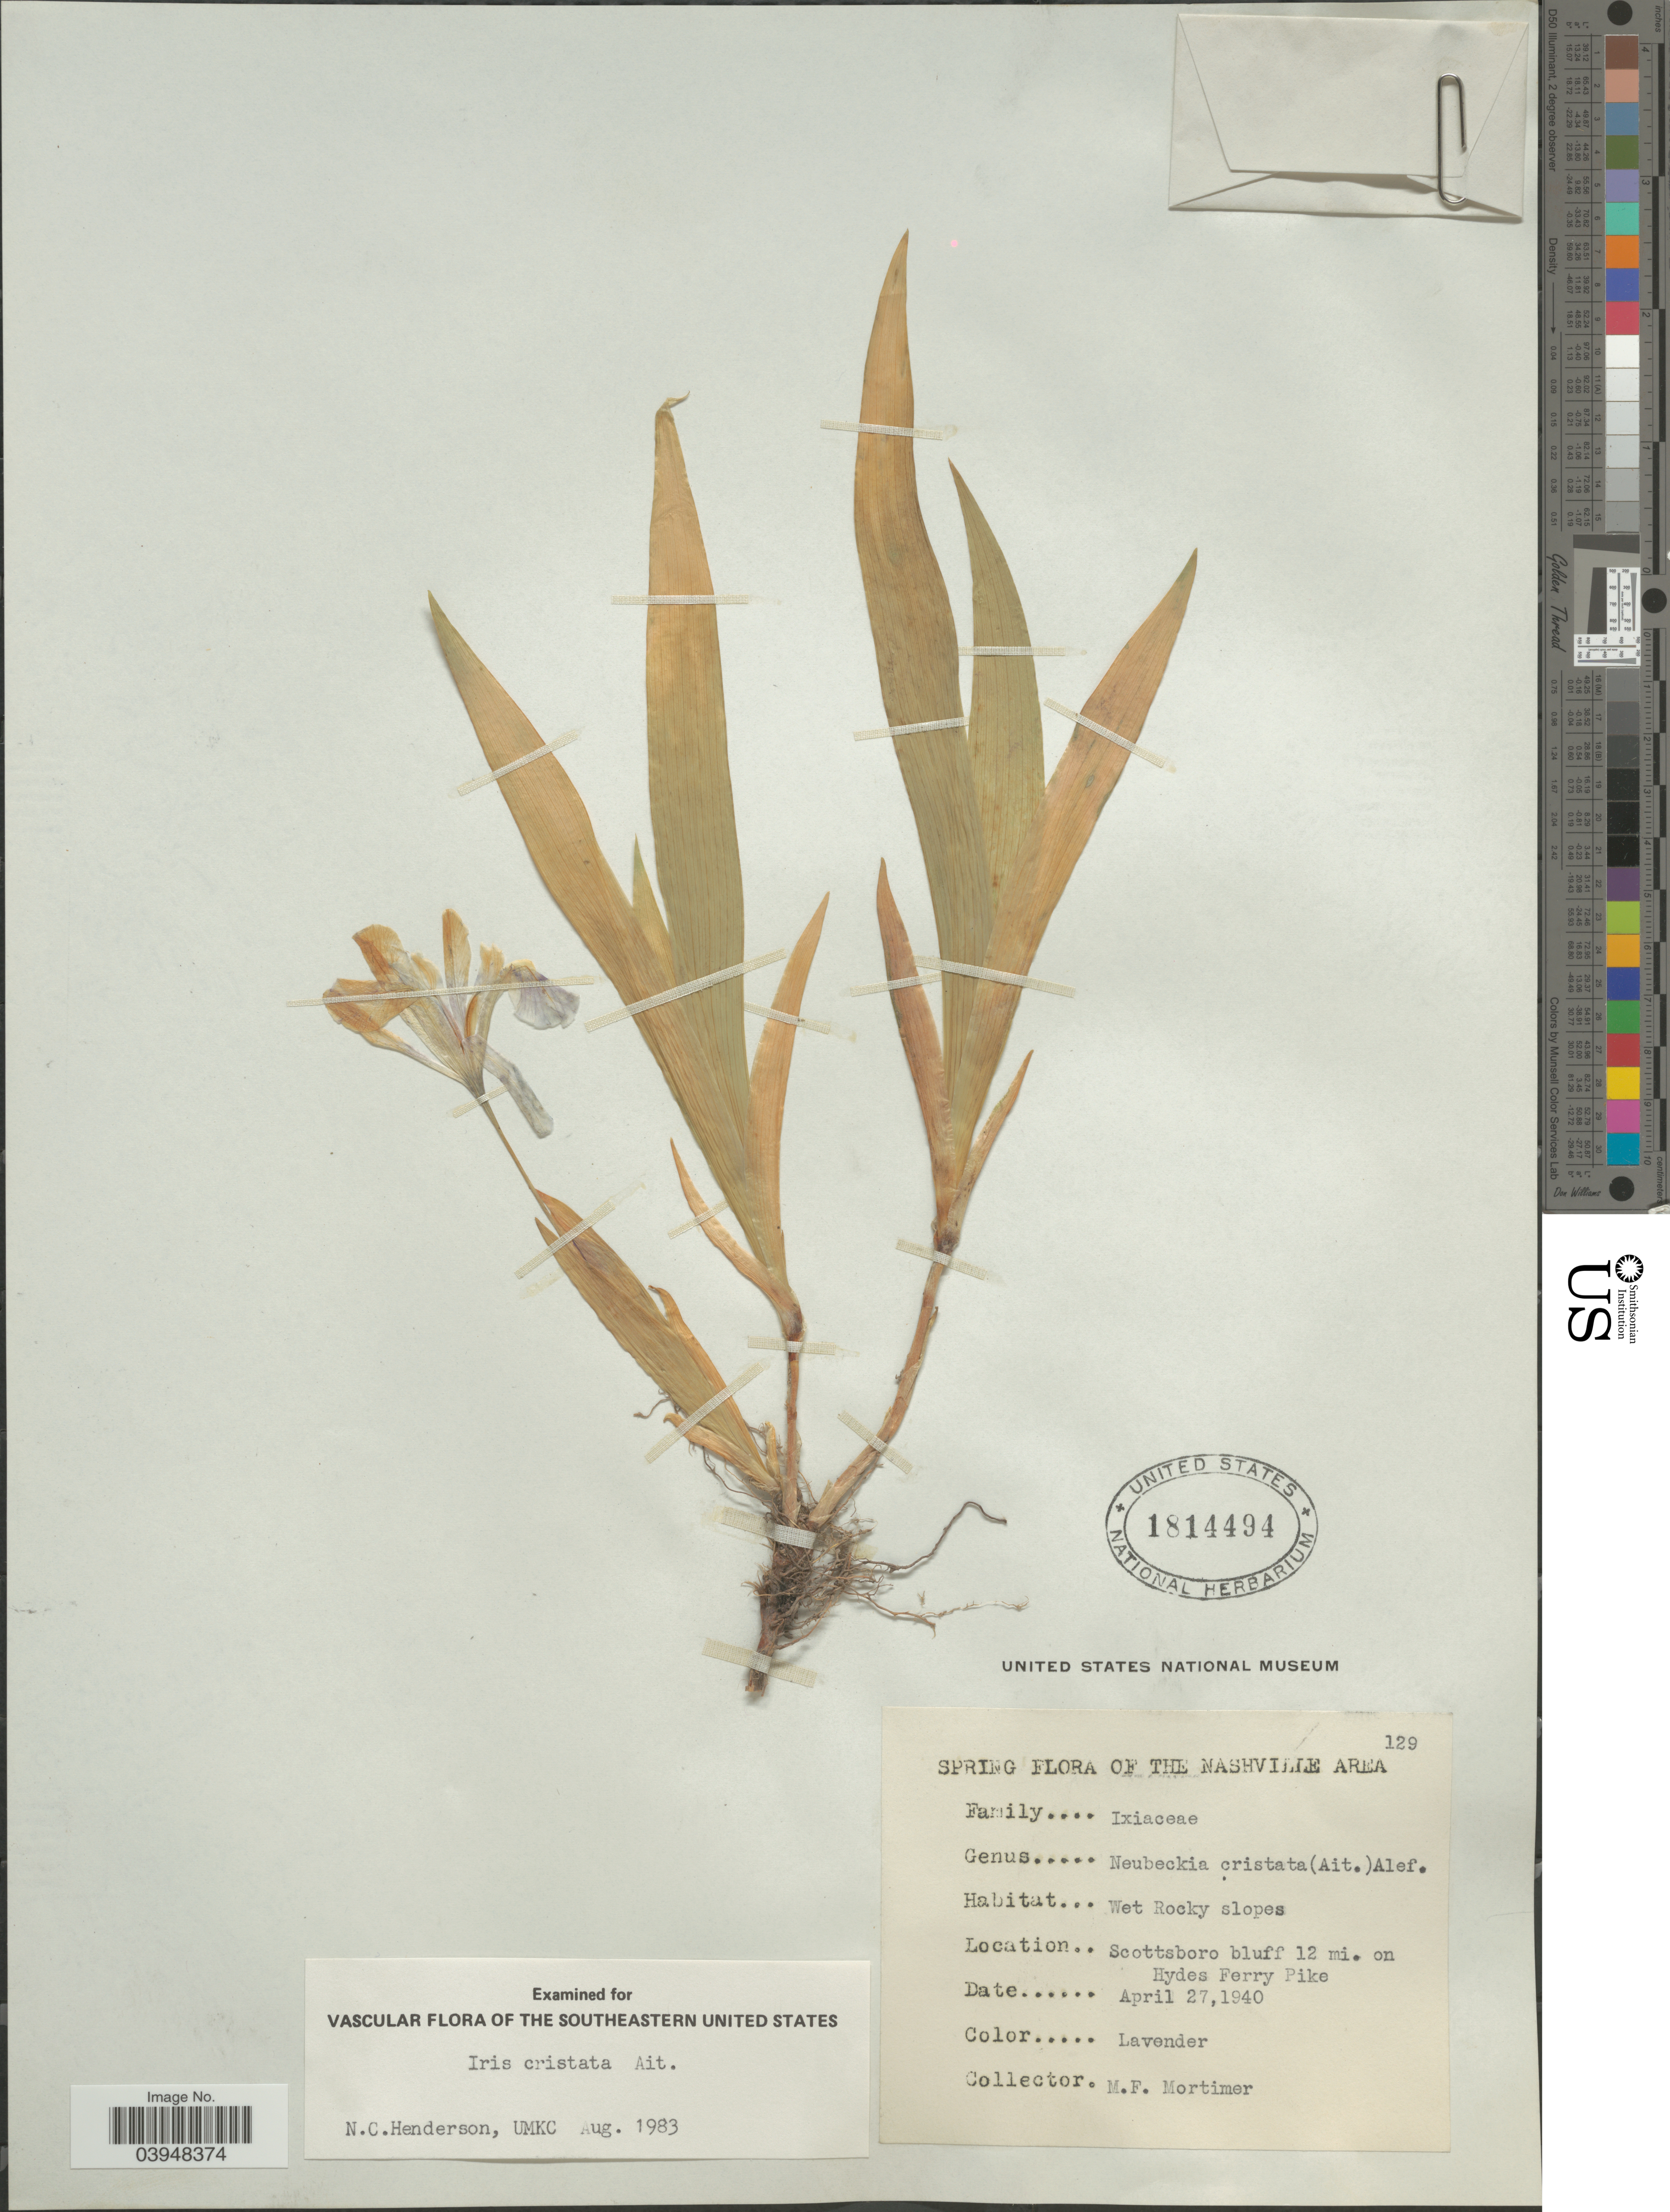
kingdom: Plantae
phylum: Tracheophyta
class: Liliopsida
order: Asparagales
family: Iridaceae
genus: Iris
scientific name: Iris cristata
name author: Aiton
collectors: M. Mortimer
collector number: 129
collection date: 1940-04-27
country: United States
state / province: Tennessee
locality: The Nashville Area. Scottsboro bluff 12 mi. on Hydes Ferry Pike.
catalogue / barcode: US 1814494